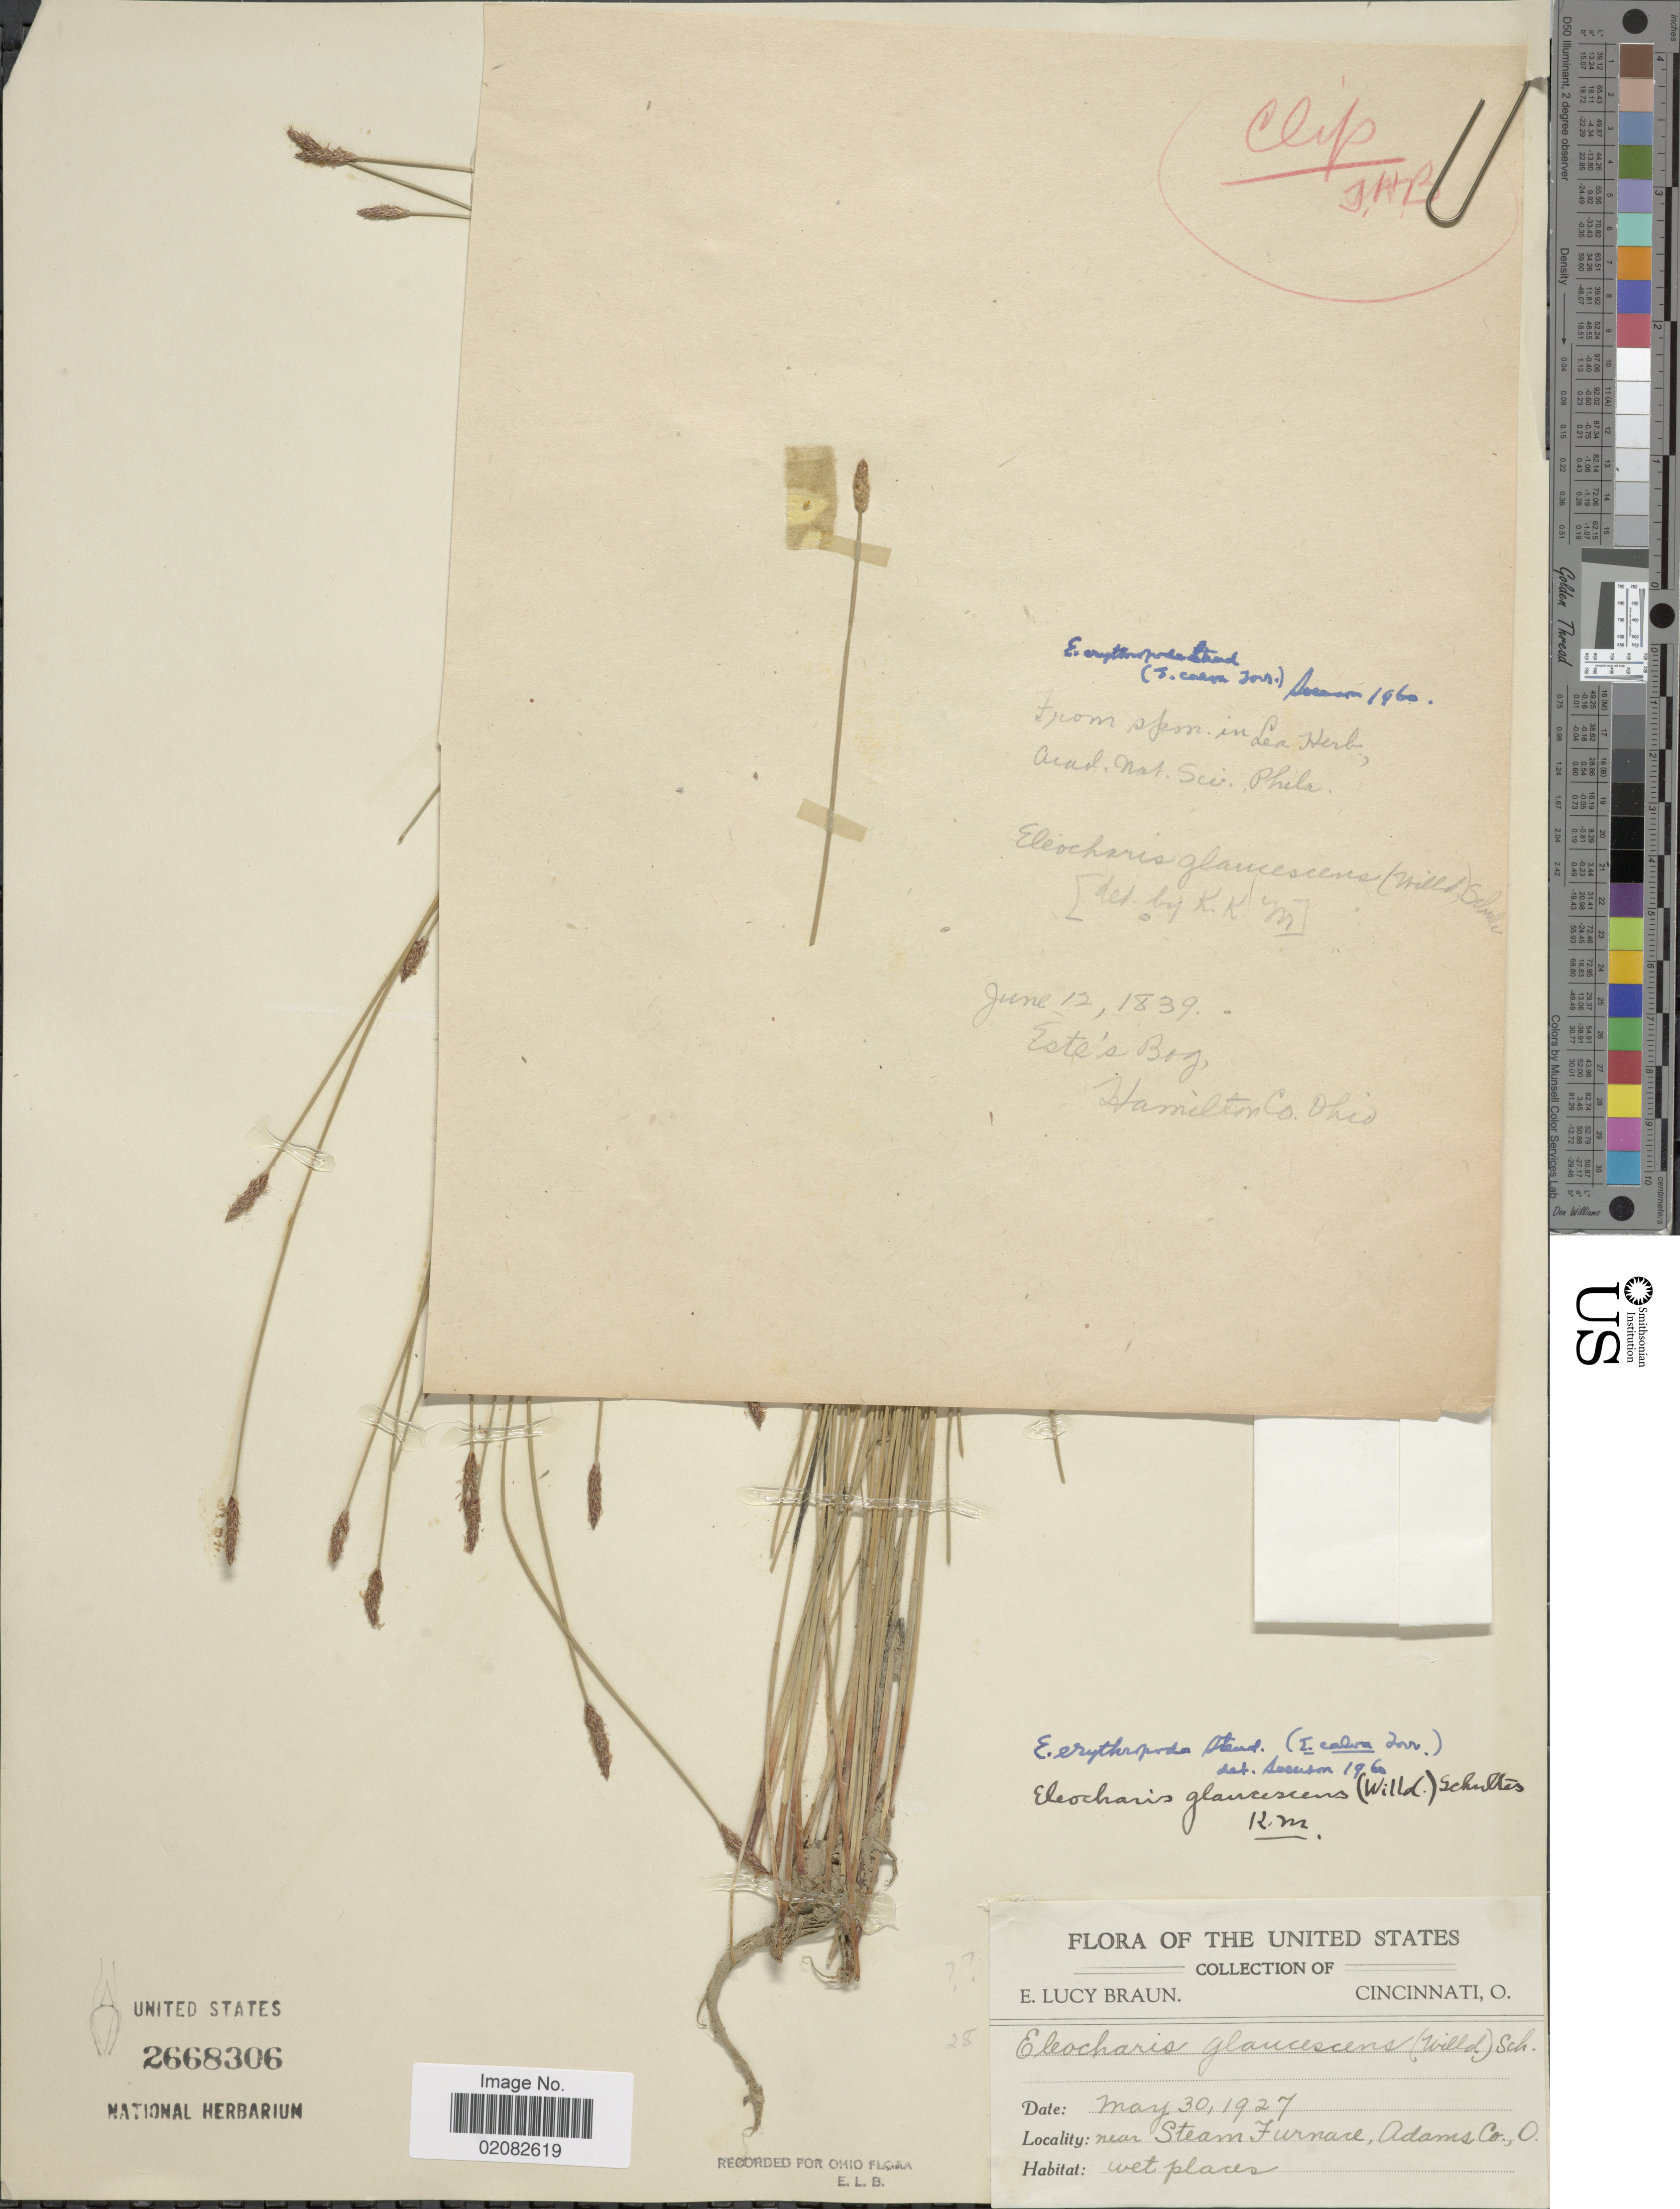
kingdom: Plantae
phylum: Tracheophyta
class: Liliopsida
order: Poales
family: Cyperaceae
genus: Eleocharis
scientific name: Eleocharis erythropoda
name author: Steud.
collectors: E. L. Braun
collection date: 1927-05-30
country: United States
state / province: Ohio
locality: Near Steam Furnace, Adams Co.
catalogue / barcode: US 2668306